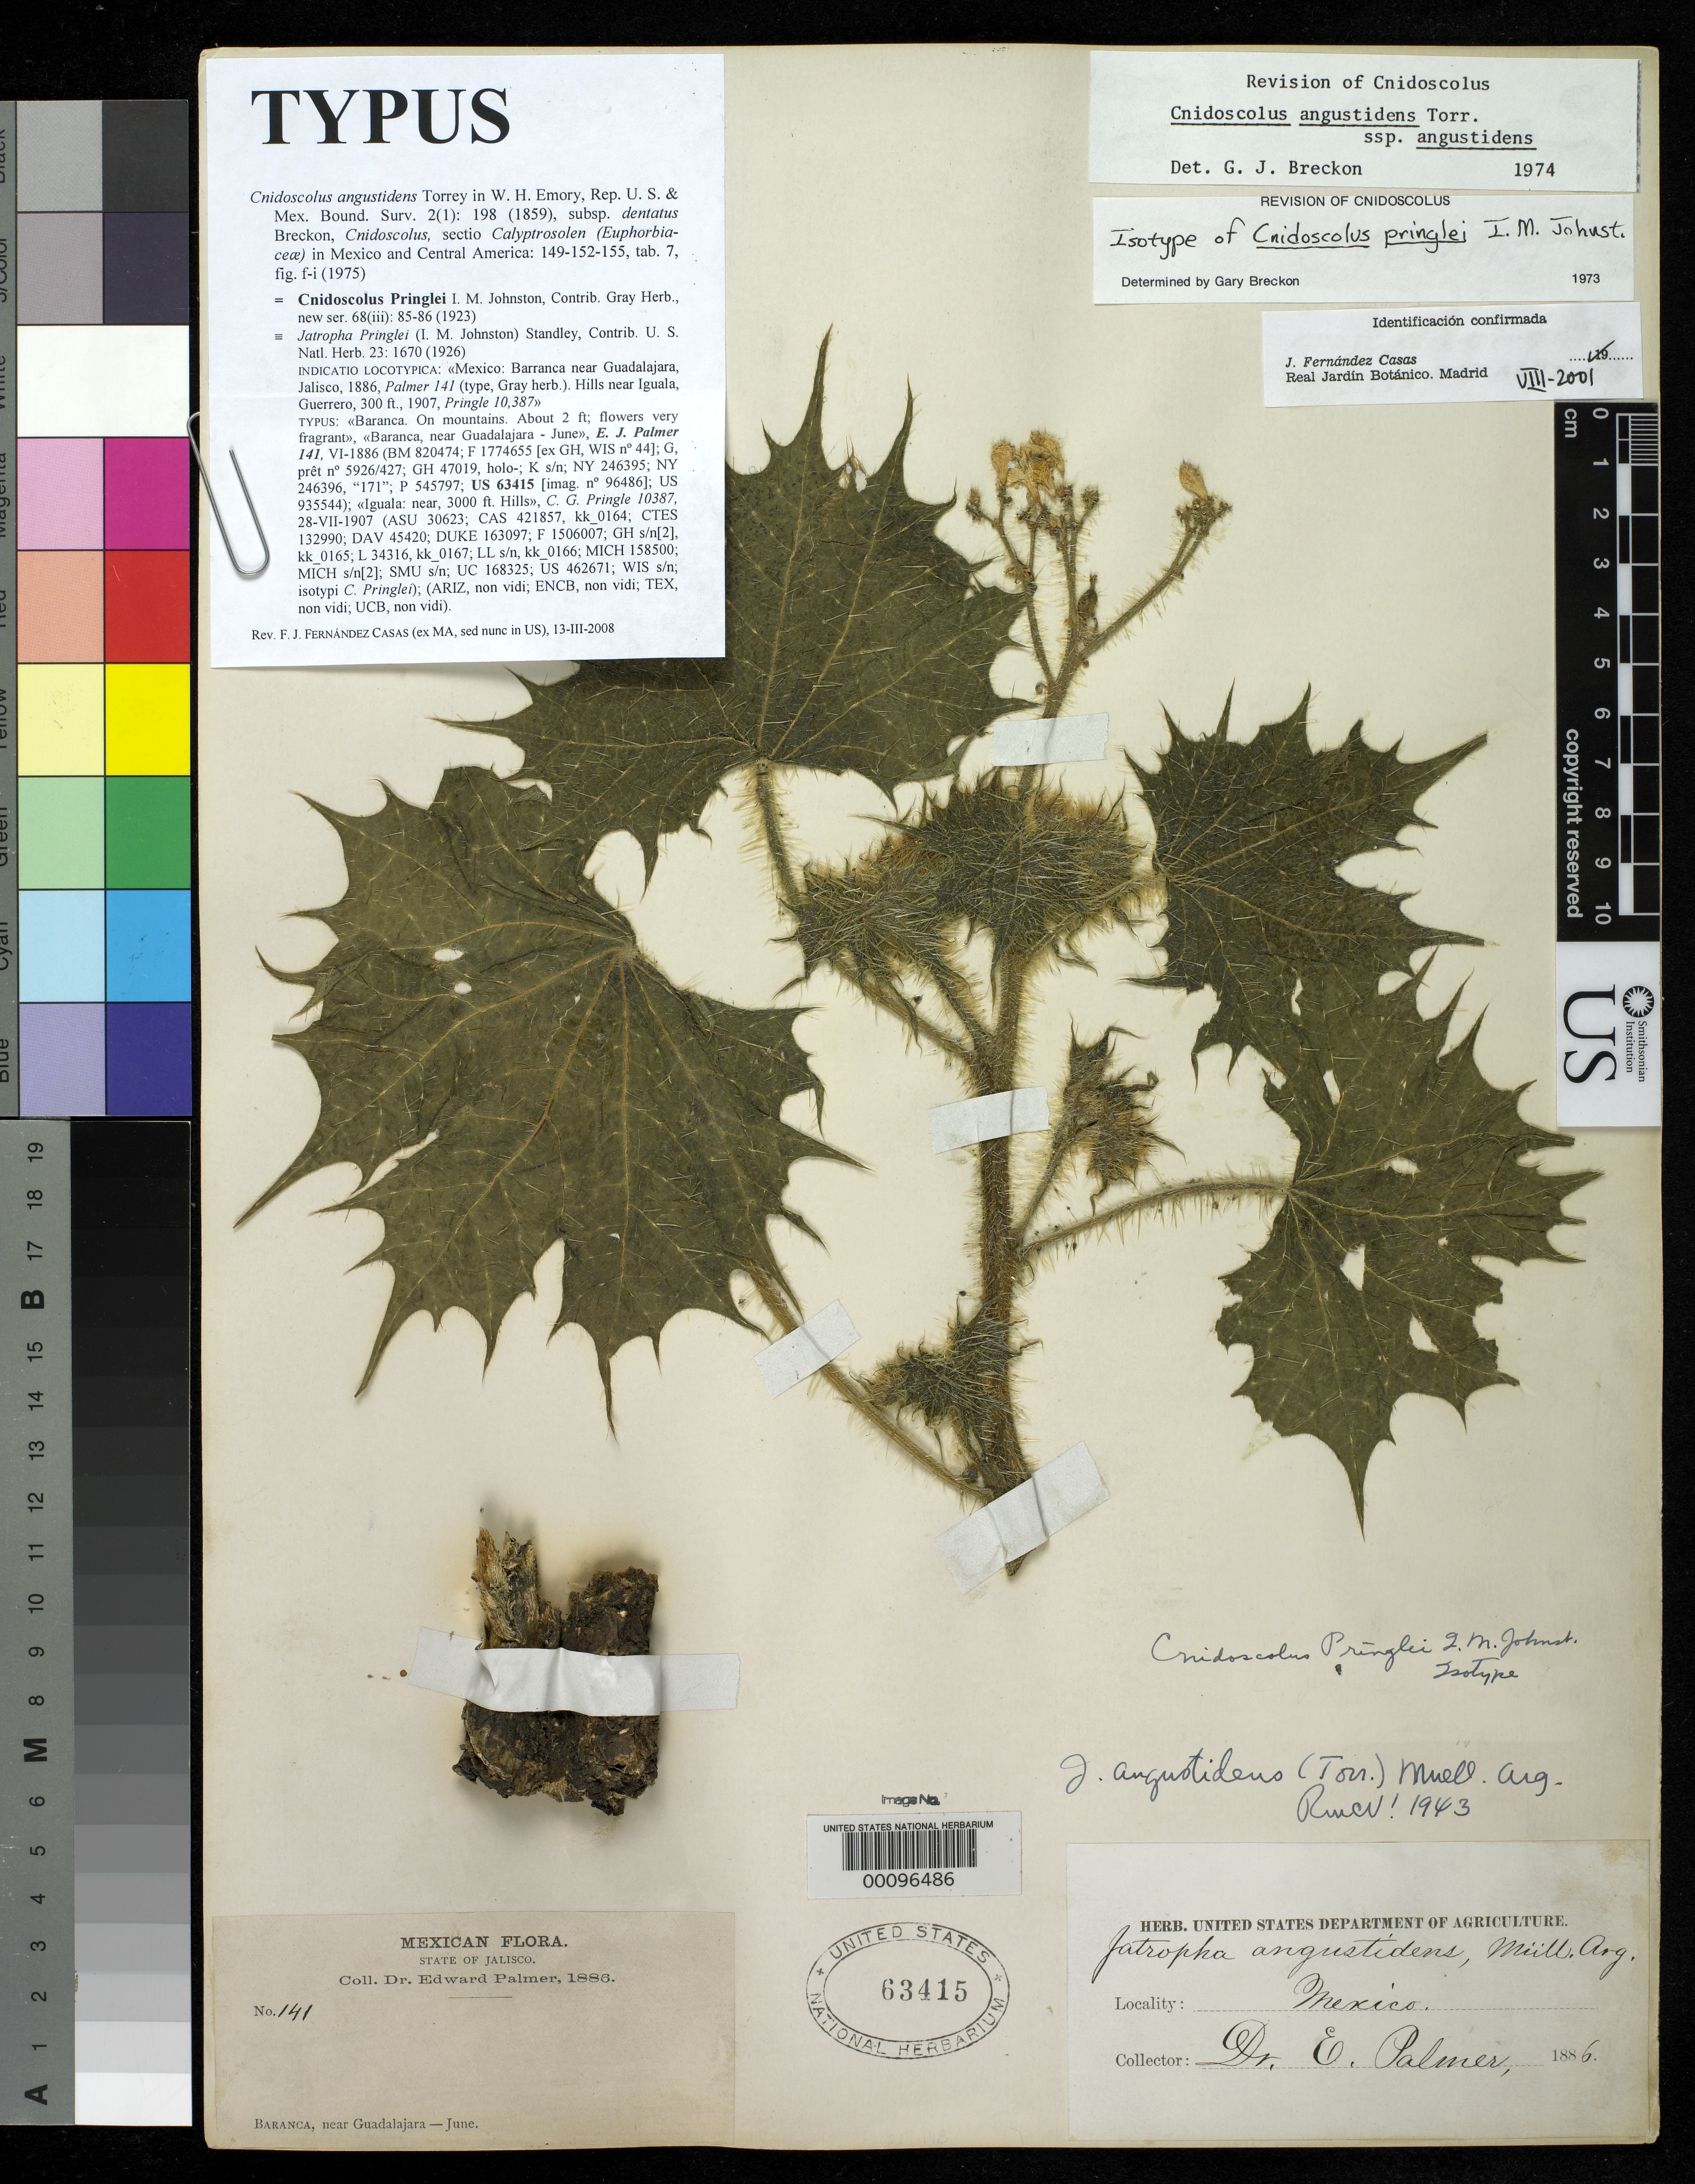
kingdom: Plantae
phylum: Tracheophyta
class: Magnoliopsida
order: Malpighiales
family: Euphorbiaceae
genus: Cnidoscolus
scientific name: Cnidoscolus pringlei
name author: I.M. Johnst.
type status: Isotype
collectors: E. Palmer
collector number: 141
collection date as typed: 1886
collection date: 1886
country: Mexico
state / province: Jalisco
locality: Near Guadalajara.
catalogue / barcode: US 63415